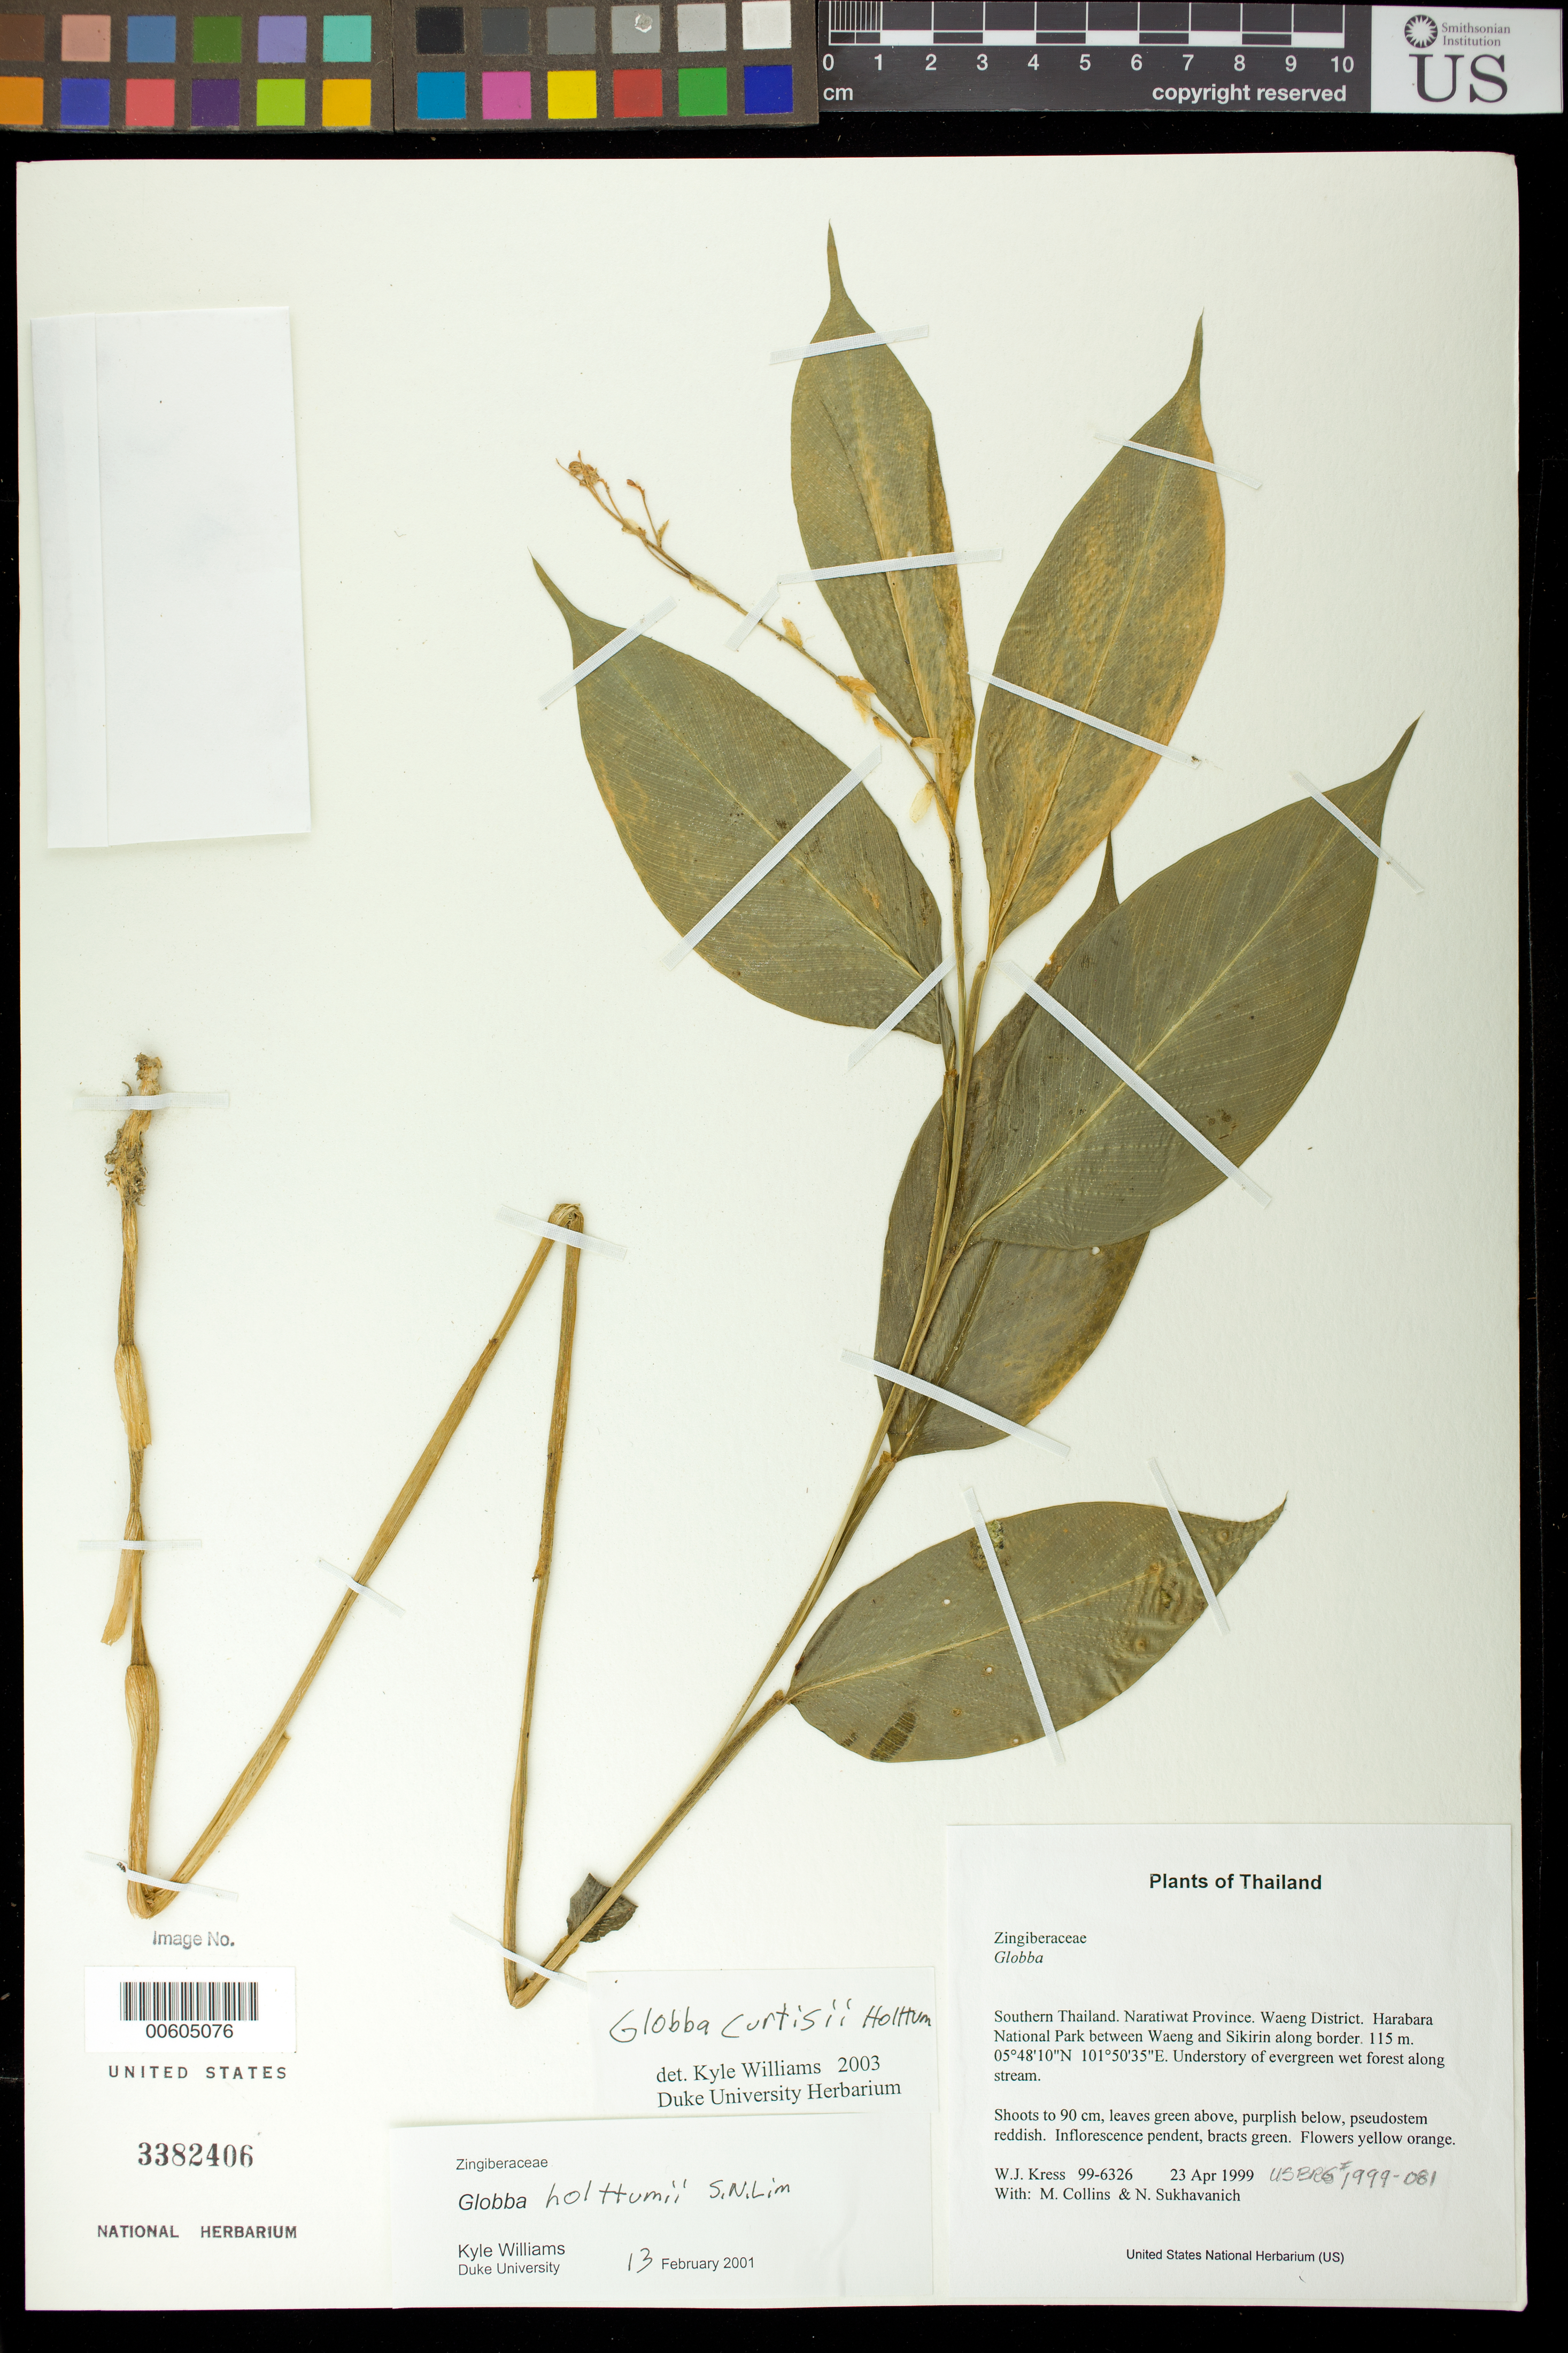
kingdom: Plantae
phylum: Tracheophyta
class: Liliopsida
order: Zingiberales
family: Zingiberaceae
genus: Globba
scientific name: Globba curtisii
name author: Holttum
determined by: Williams, K. J.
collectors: W. J. Kress, M. Collins & N. Sukhavanich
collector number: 99-6326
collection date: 1999-04-23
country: Thailand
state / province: Narathiwat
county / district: Waeng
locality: Harabara National Park between Waeng and Sikirin along border.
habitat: Understory of evergreen wet forest along stream.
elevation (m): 115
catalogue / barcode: US 3382406